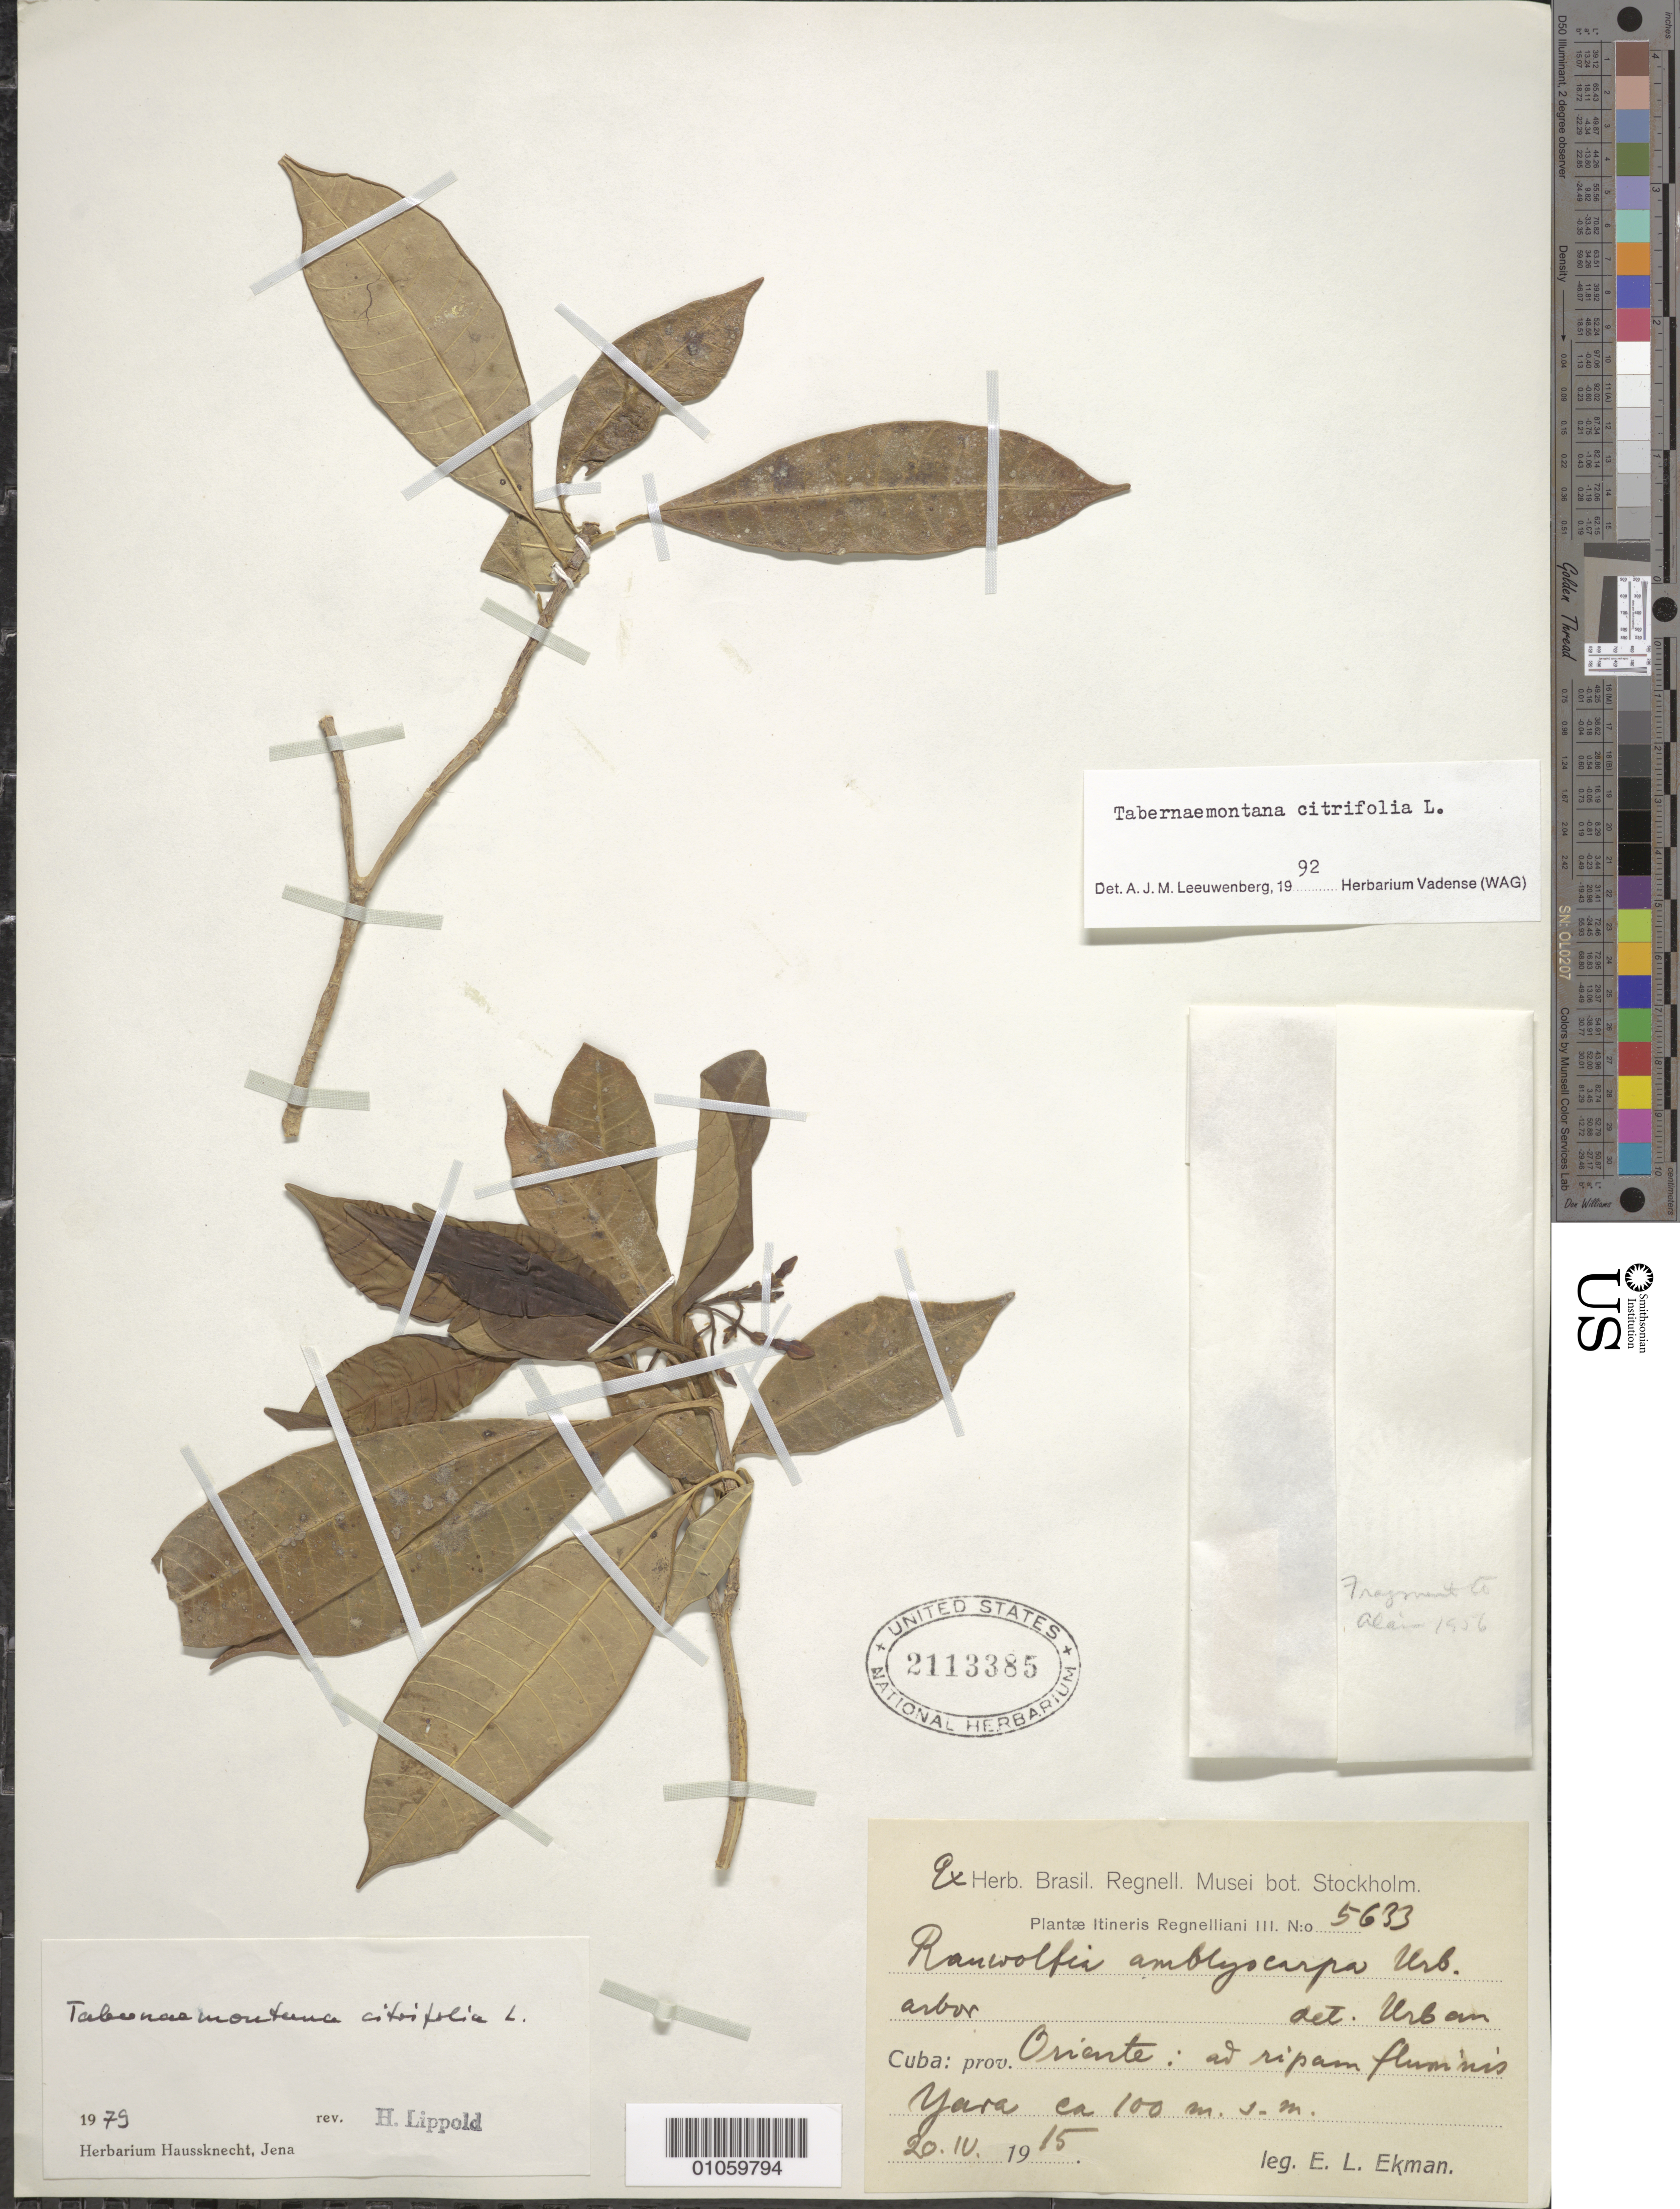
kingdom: Plantae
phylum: Tracheophyta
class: Magnoliopsida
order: Gentianales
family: Apocynaceae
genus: Tabernaemontana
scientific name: Tabernaemontana citrifolia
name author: L.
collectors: E. L. Ekman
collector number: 5633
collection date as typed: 20 Apr 1915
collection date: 1915-04-20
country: Cuba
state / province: Oriente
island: Cuba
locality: Ad ripam fluminis Yara ca 100 m s w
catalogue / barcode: US 2113385